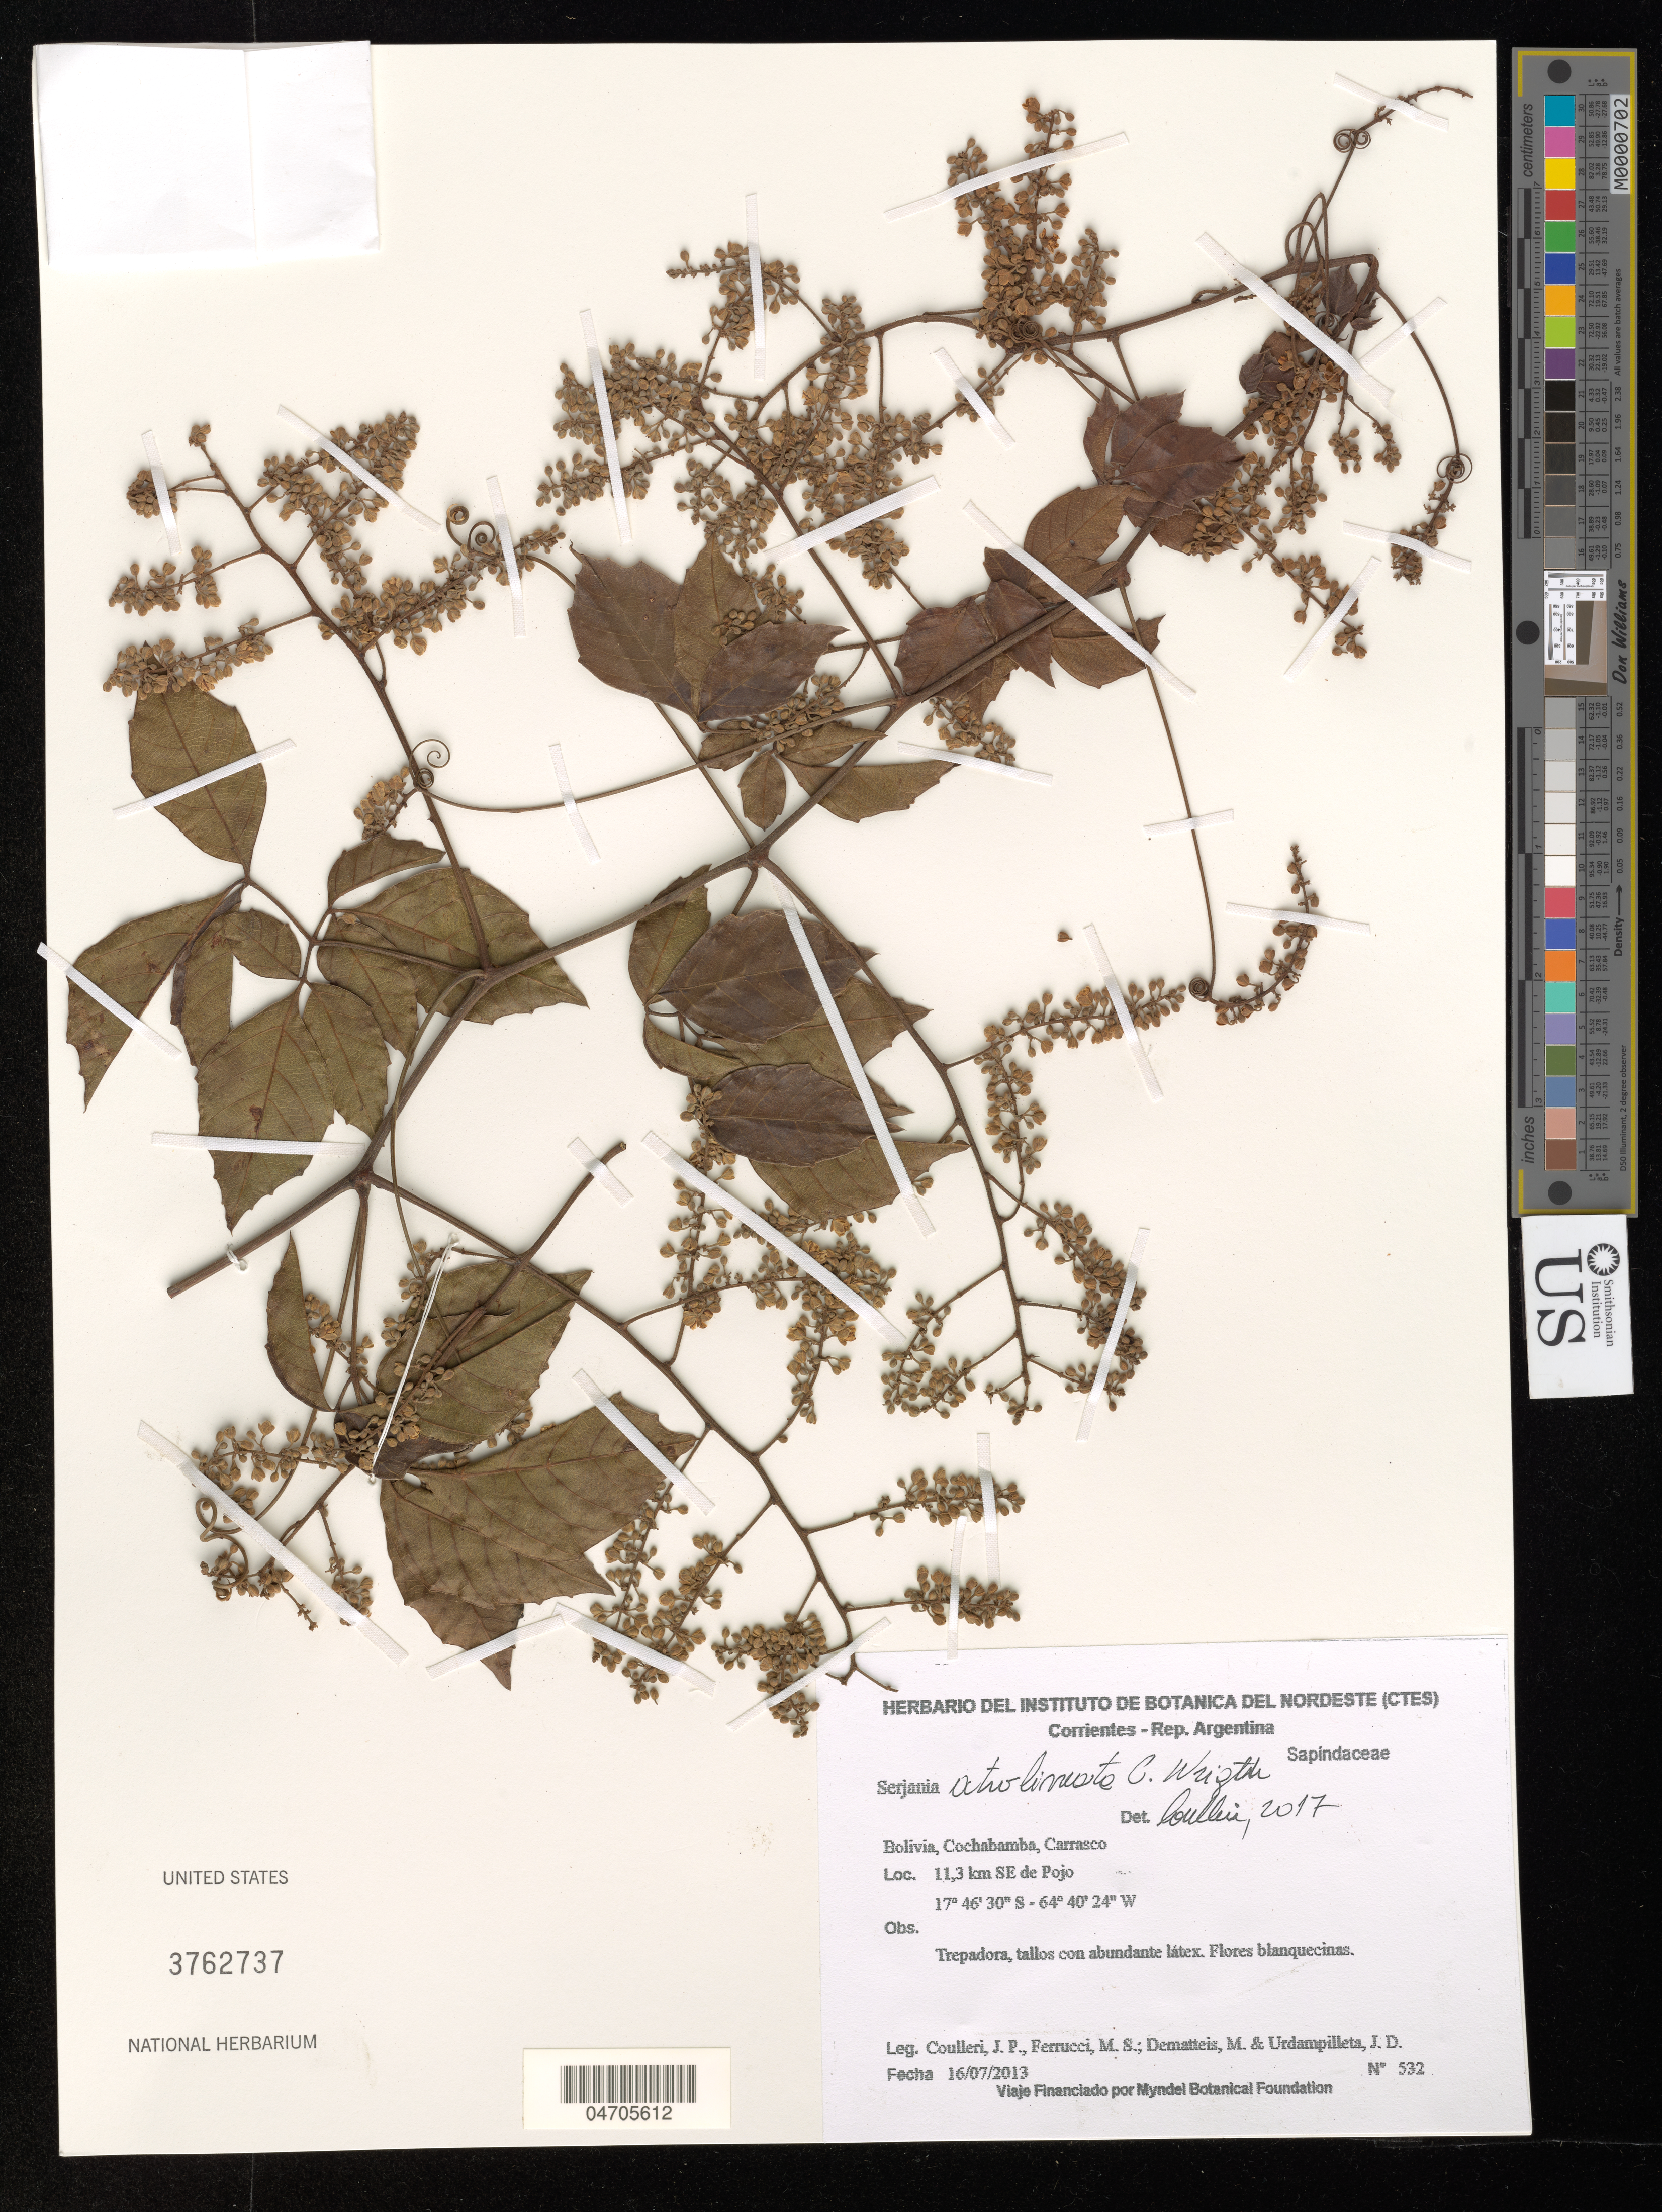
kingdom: Plantae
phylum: Tracheophyta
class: Magnoliopsida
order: Sapindales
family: Sapindaceae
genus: Serjania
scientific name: Serjania atrolineata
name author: C. Wright in Sauvalle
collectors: J. Coulleri, M. S. Ferrucci, M. Dematteis & J. Urdampilleta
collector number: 532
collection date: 2013-07-16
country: Bolivia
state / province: Cochabamba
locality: Carrasco. 11,3 km SE de Pojo.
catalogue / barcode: US 3762737